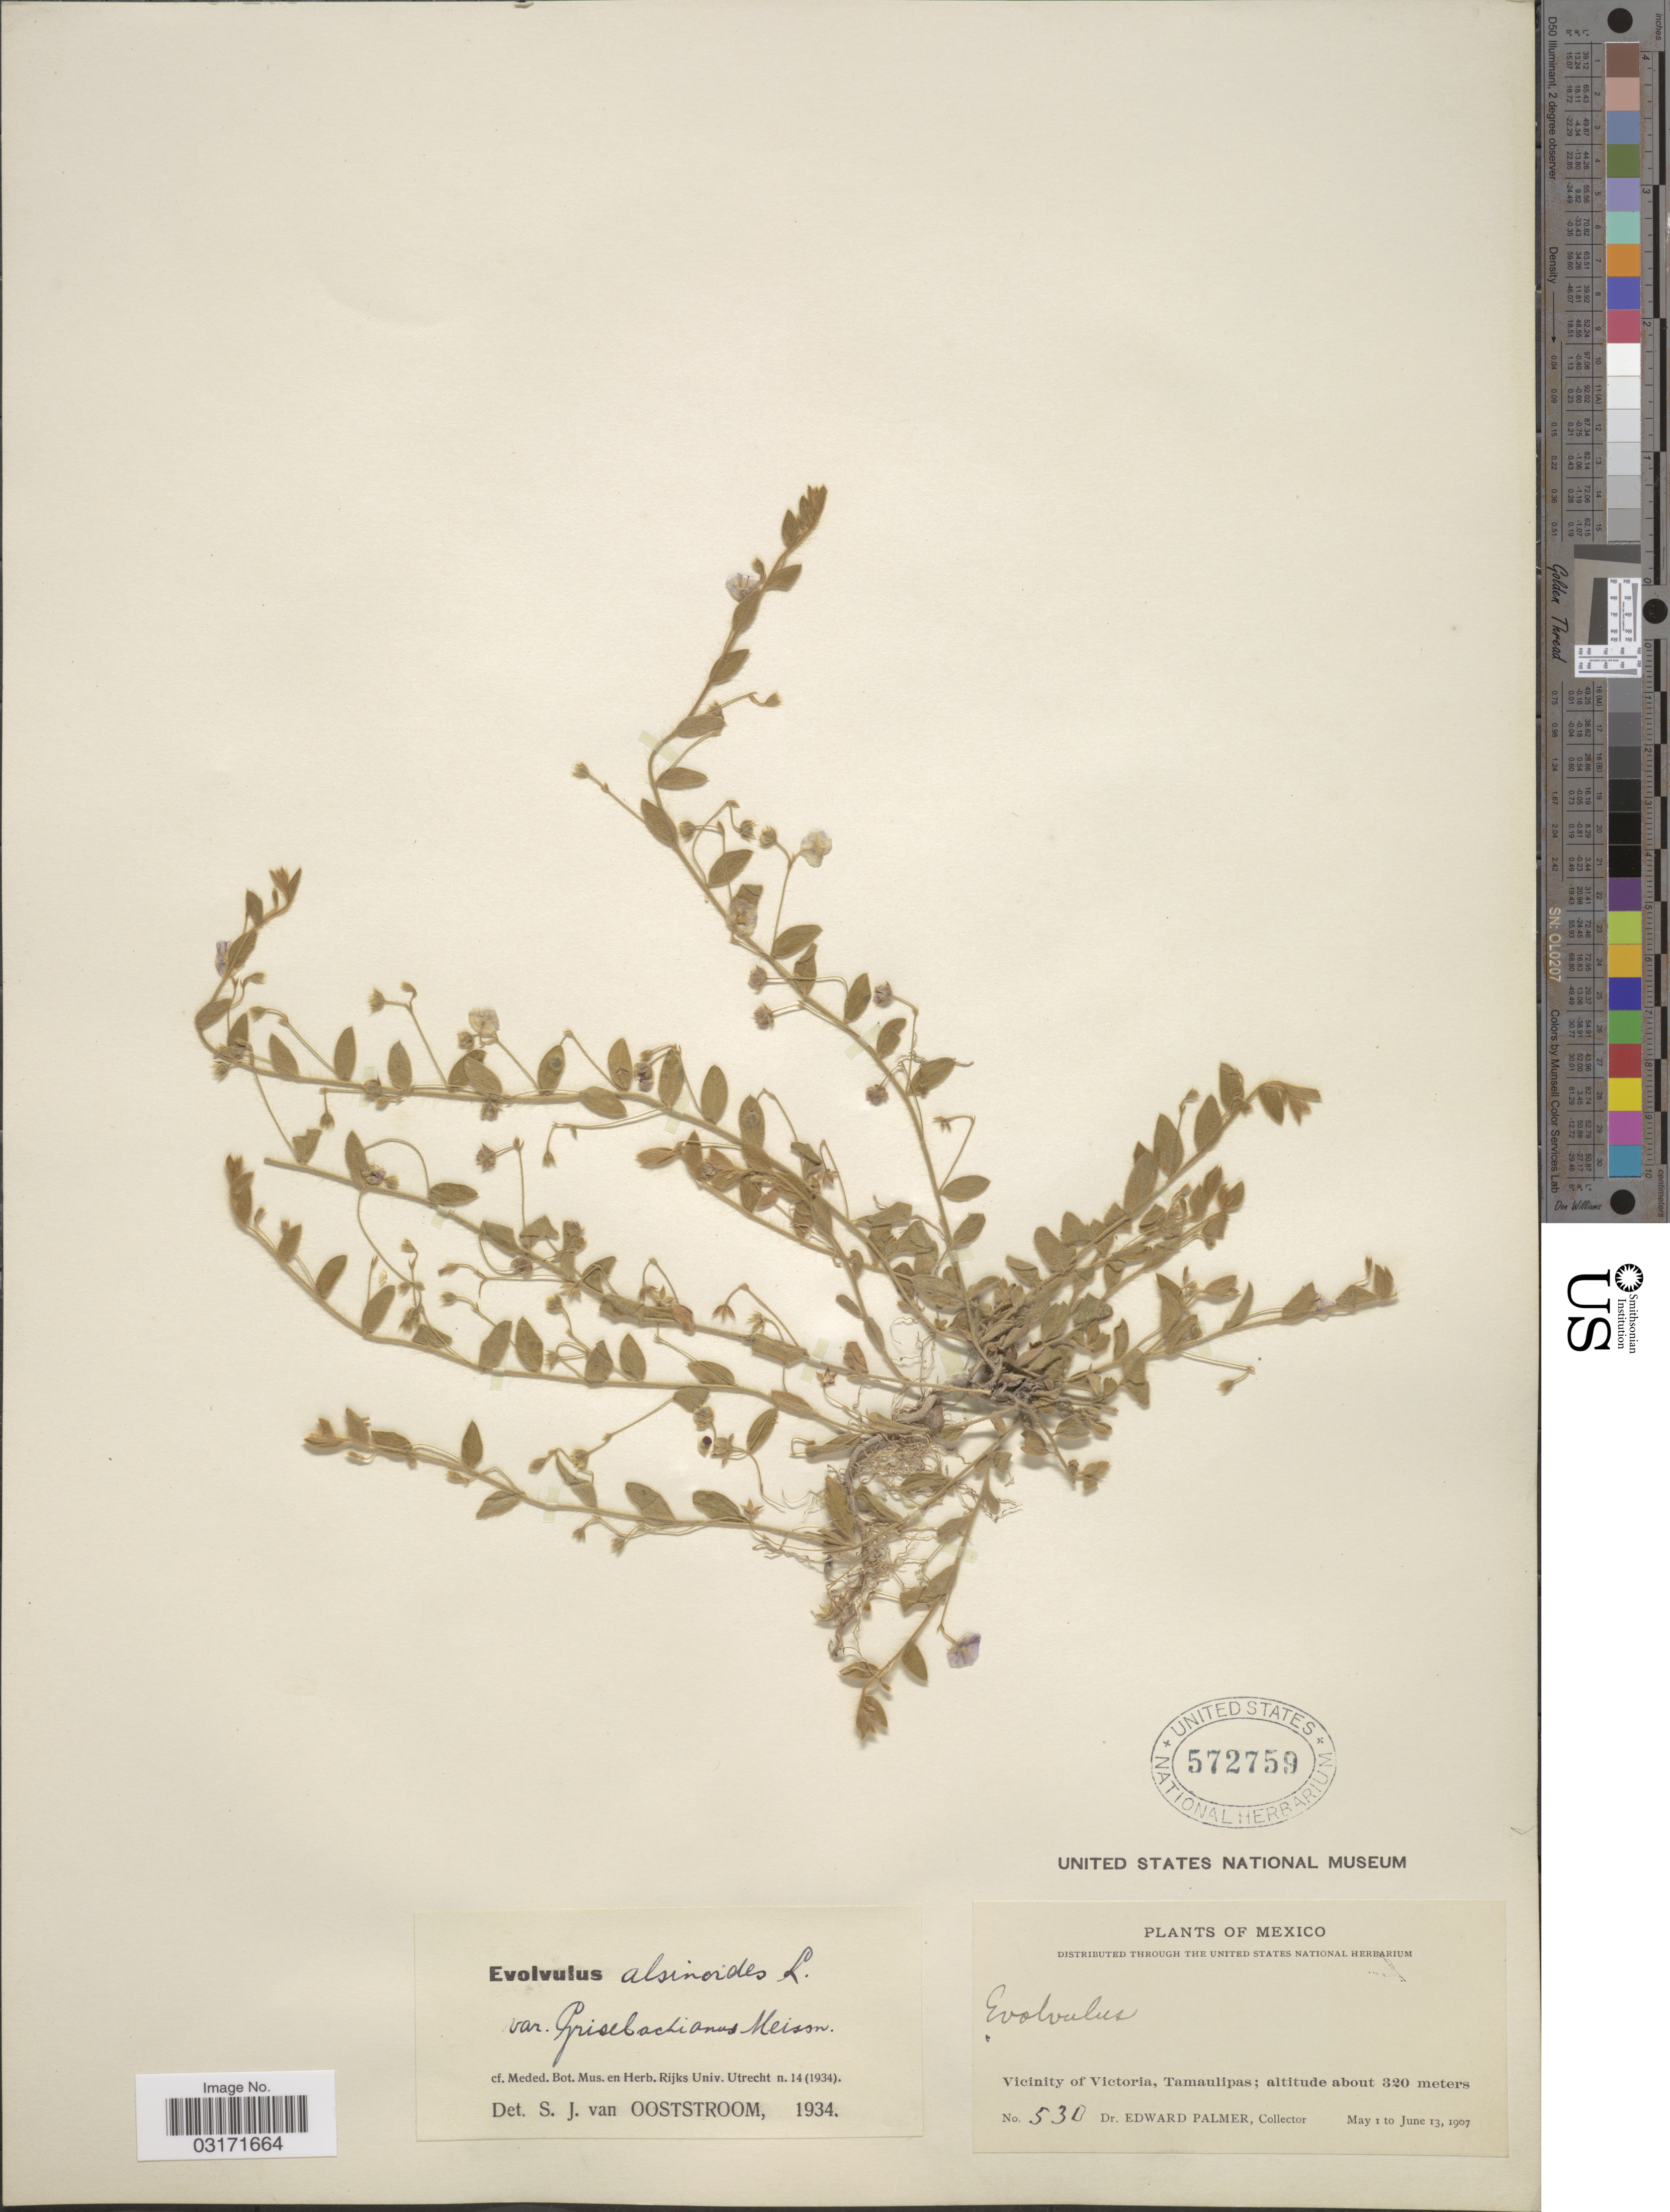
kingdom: Plantae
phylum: Tracheophyta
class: Magnoliopsida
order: Solanales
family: Convolvulaceae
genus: Evolvulus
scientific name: Evolvulus alsinoides var. grisebachianus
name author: Meisn.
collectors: E. Palmer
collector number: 530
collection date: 1907-05-01/1907-06-13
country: Mexico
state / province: Tamaulipas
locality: Vicinity of Victoria, Tamaulipas.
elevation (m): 320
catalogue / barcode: US 572759